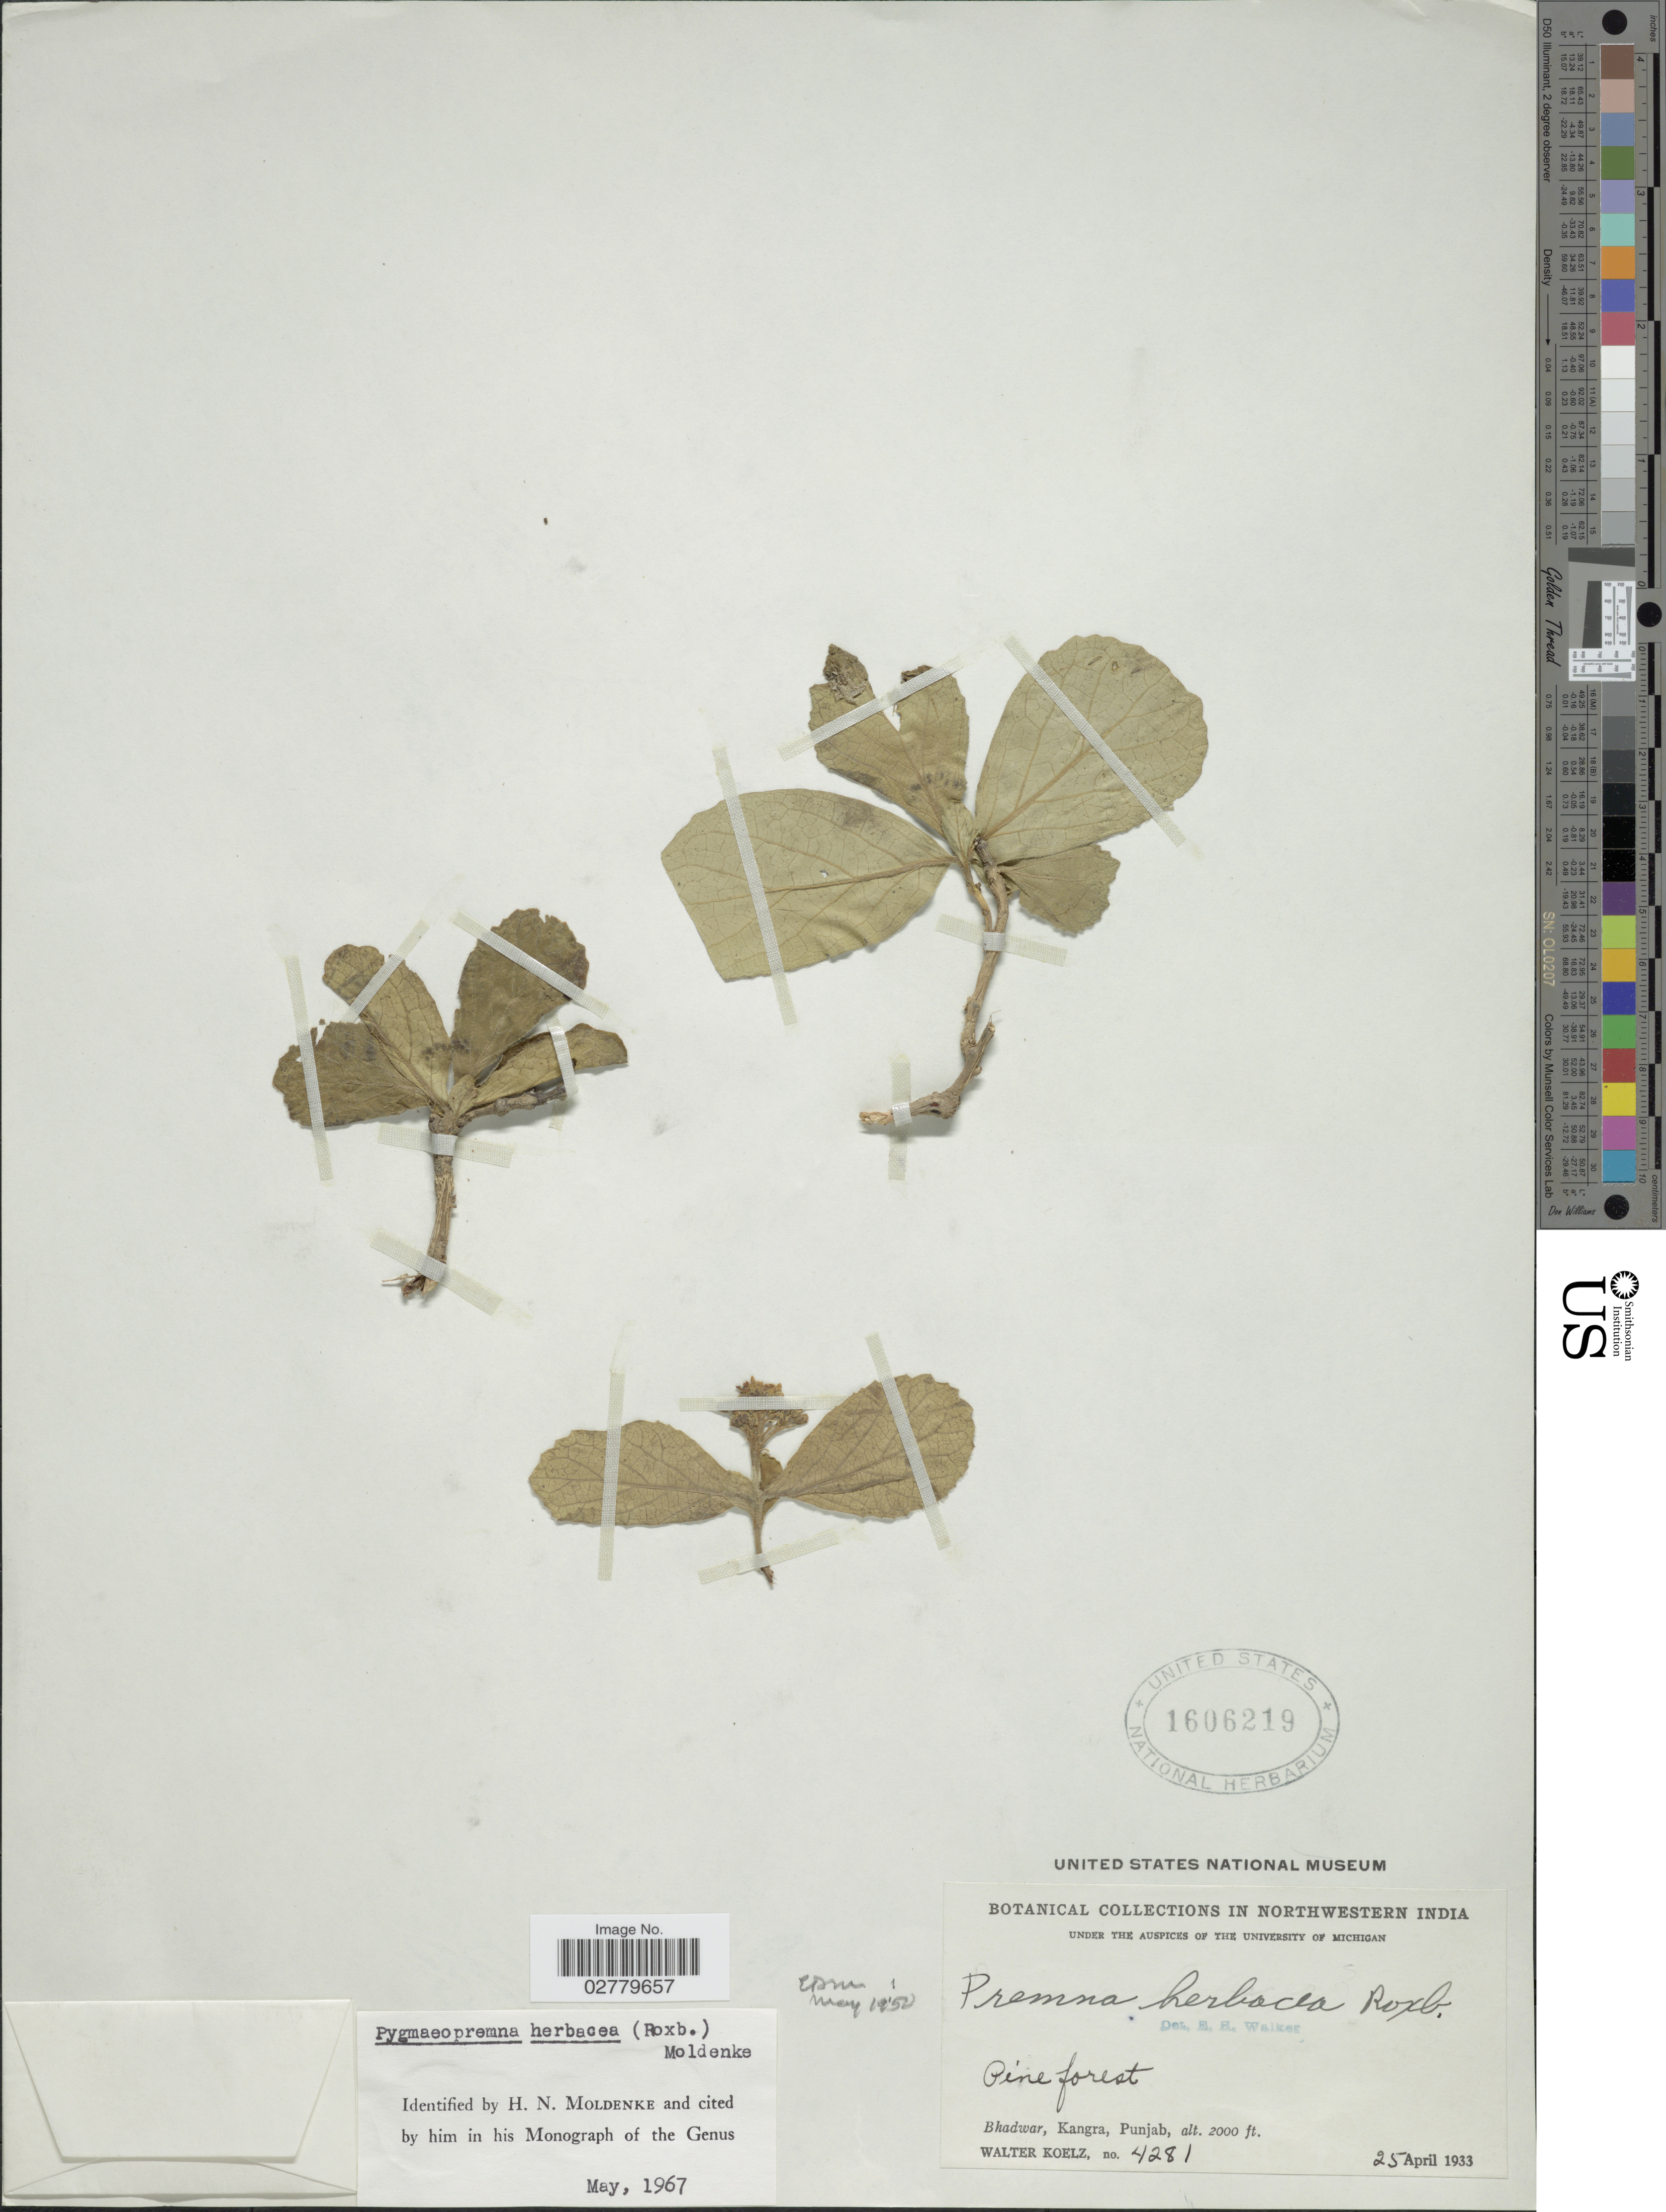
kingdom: Plantae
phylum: Tracheophyta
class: Magnoliopsida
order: Lamiales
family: Lamiaceae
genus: Premna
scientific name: Premna herbacea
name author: Roxb.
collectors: W. N. Koelz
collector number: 4281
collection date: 1933-04-25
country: India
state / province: Punjab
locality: Pine forest. Bhadwar, Kangra.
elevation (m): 610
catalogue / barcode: US 1606219